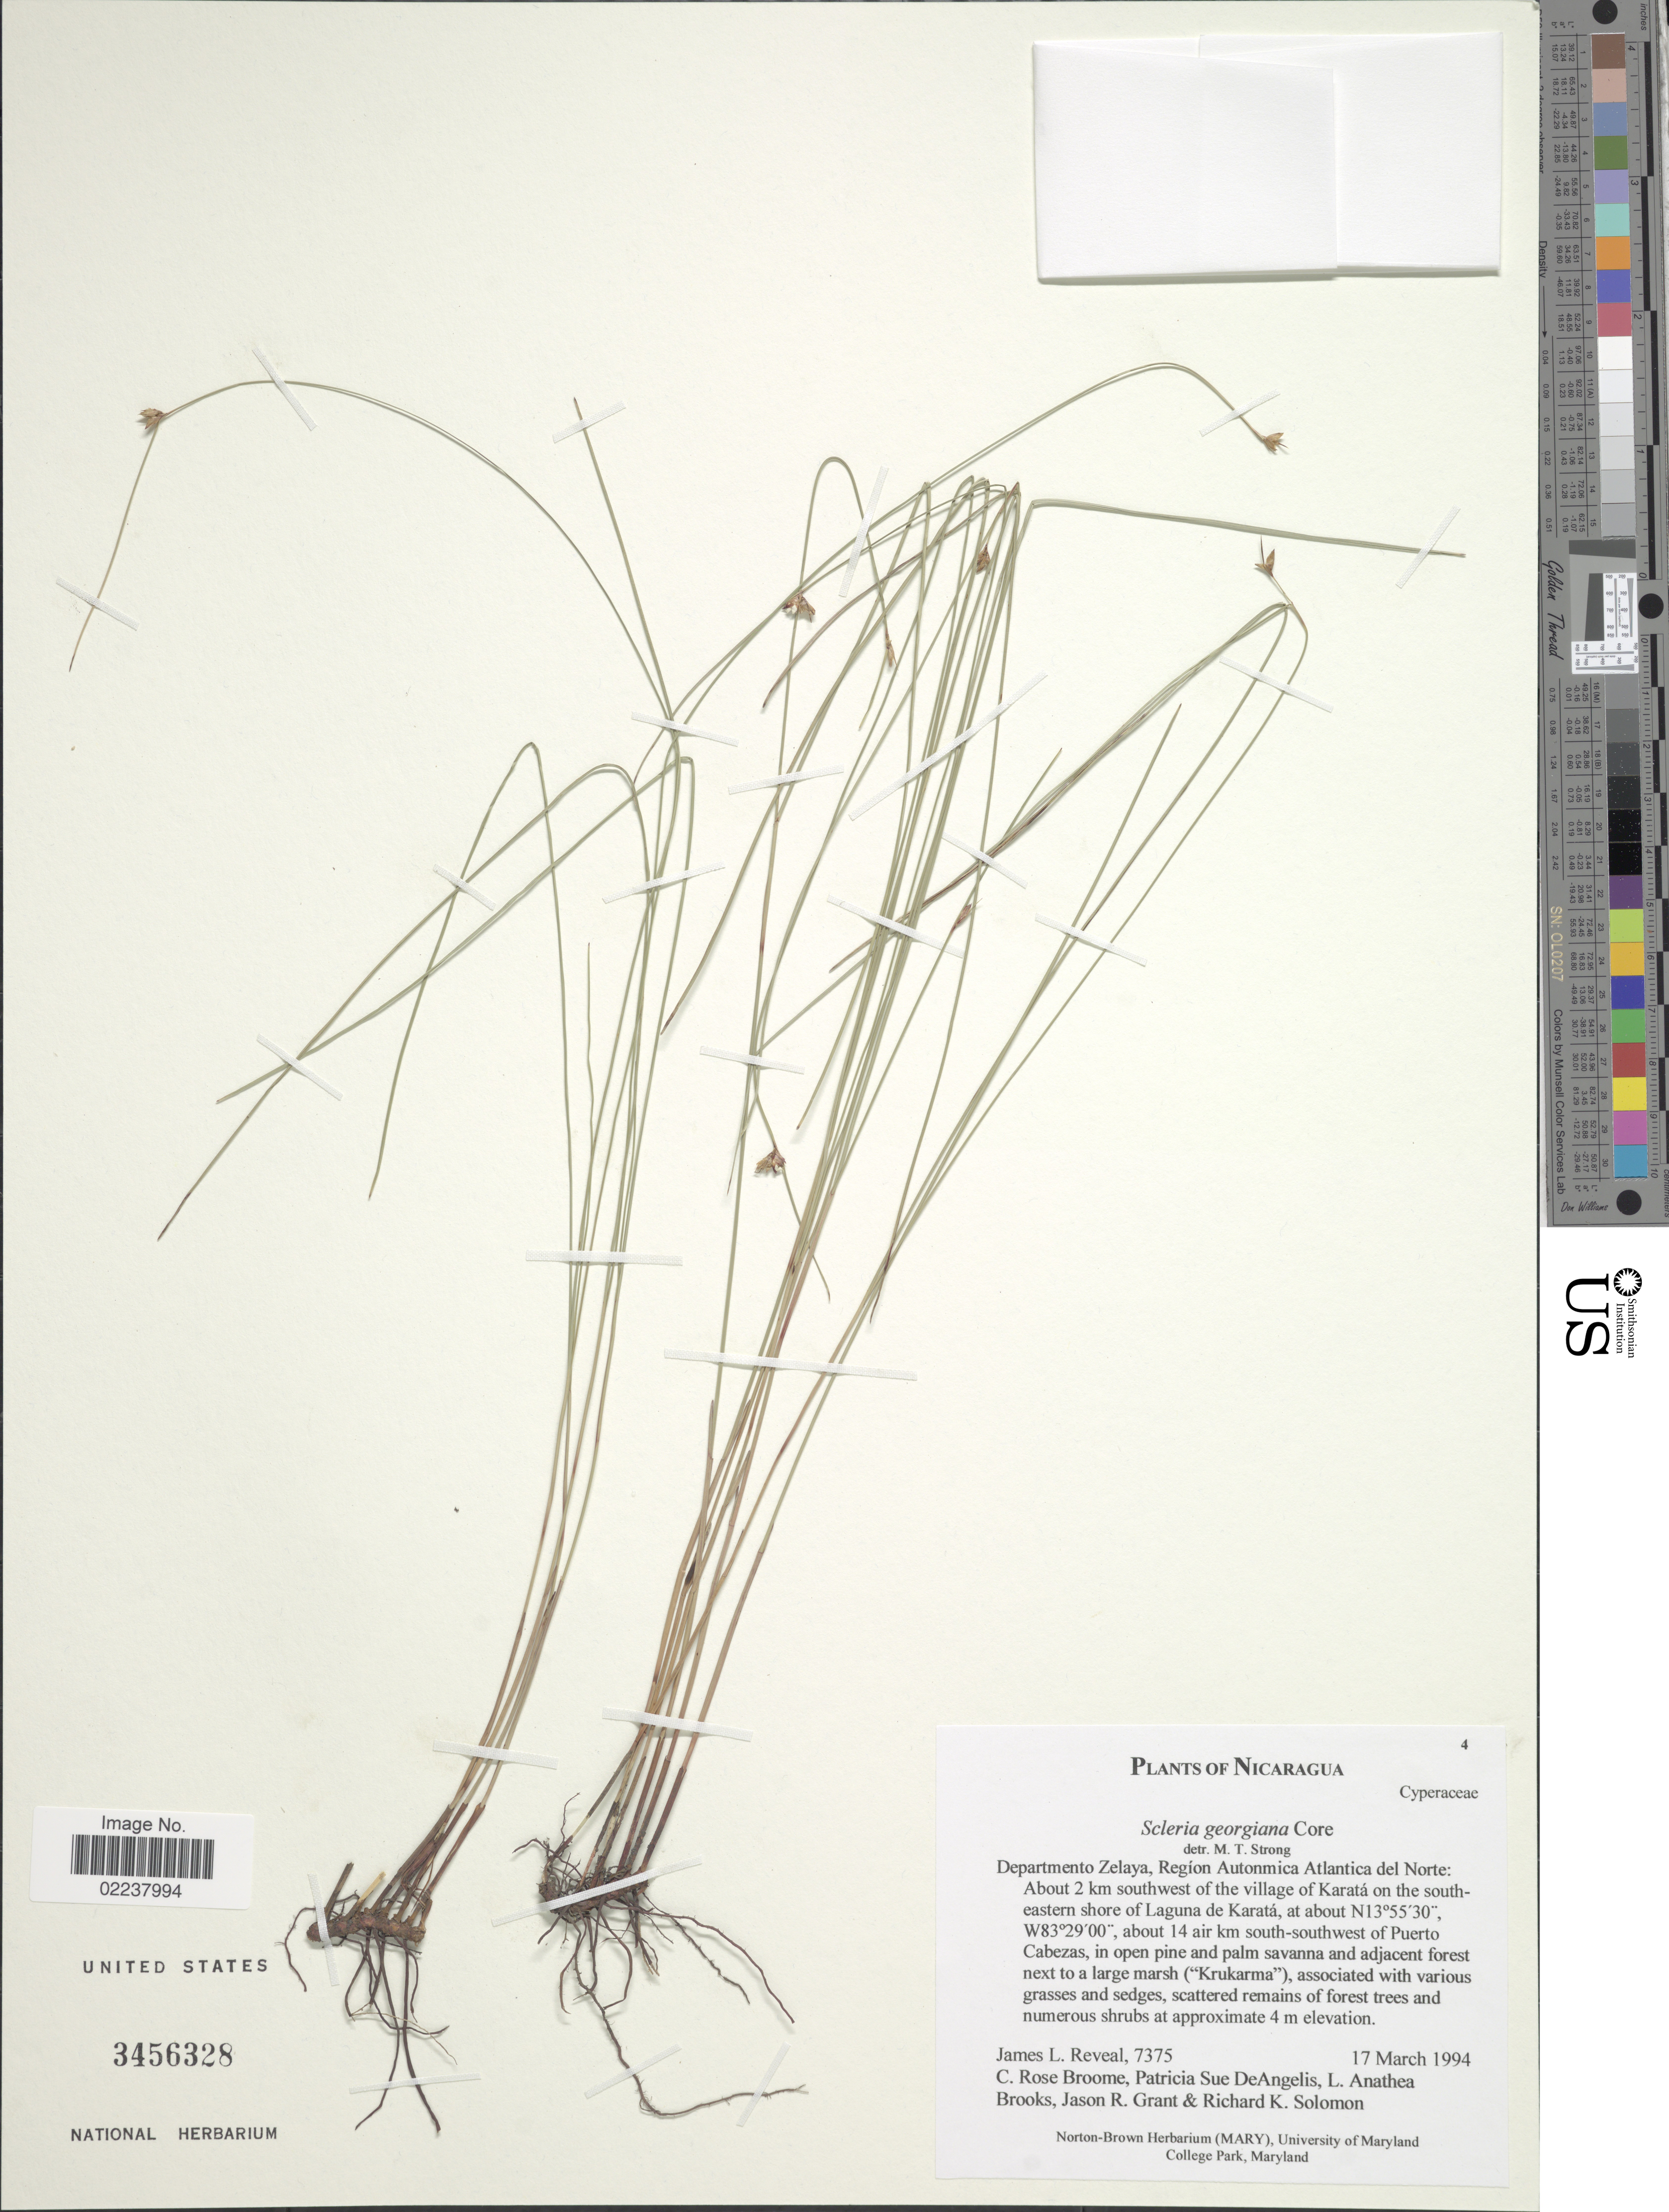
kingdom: Plantae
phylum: Tracheophyta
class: Liliopsida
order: Poales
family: Cyperaceae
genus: Scleria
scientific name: Scleria georgiana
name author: Core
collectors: J. L. Reveal, C. R. Broome, P. DeAngelis, L. Brooks & et al.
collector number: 7375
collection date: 1994-03-17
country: Nicaragua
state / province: Atlantico Norte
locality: Region Autonmica Atlantica del Norte: About 2 km southwest of the village of Karata on the southeastern shore of Laguna de Karata, about 14 air km south-southwest of Puerto Cabezas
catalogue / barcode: US 3456328